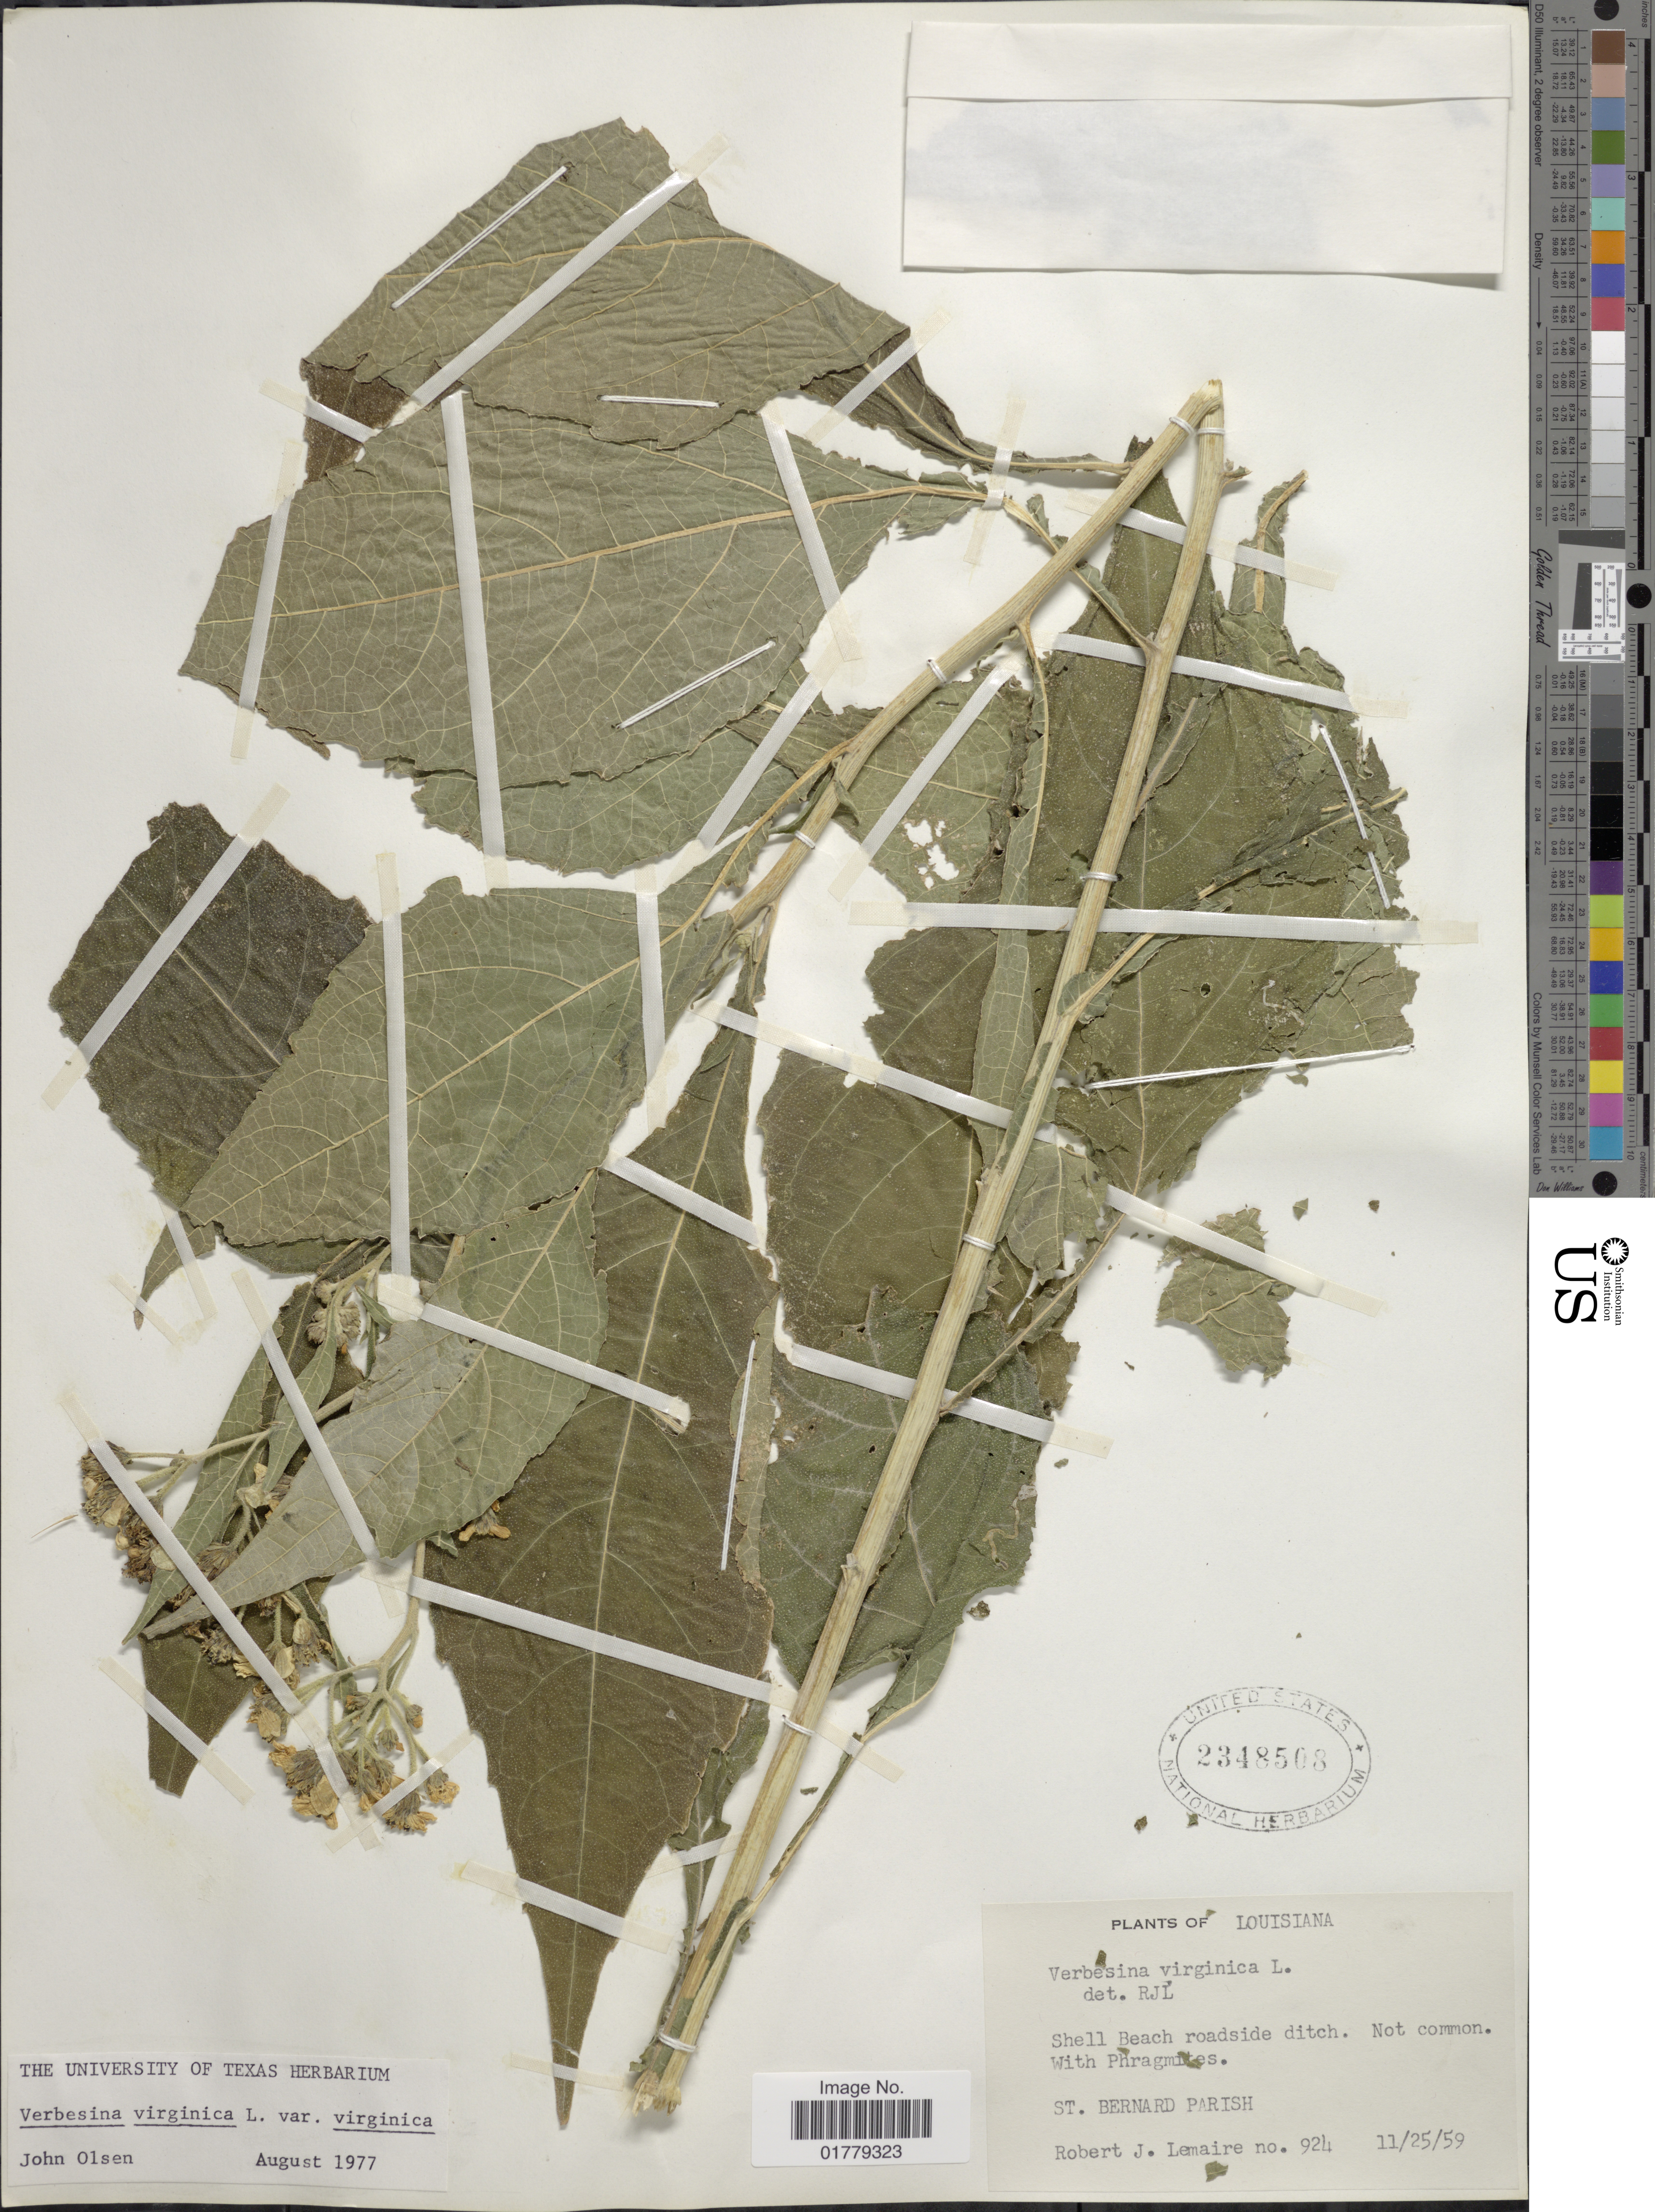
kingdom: Plantae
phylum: Tracheophyta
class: Magnoliopsida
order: Asterales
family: Asteraceae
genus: Verbesina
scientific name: Verbesina virginica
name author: L.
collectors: R. J. Lemaire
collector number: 924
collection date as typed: Transcribed d/m/y: 25/11/59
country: United States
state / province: Louisiana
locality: Shell Beach roadside ditch. St. Bernard Parish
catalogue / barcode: US 2348508